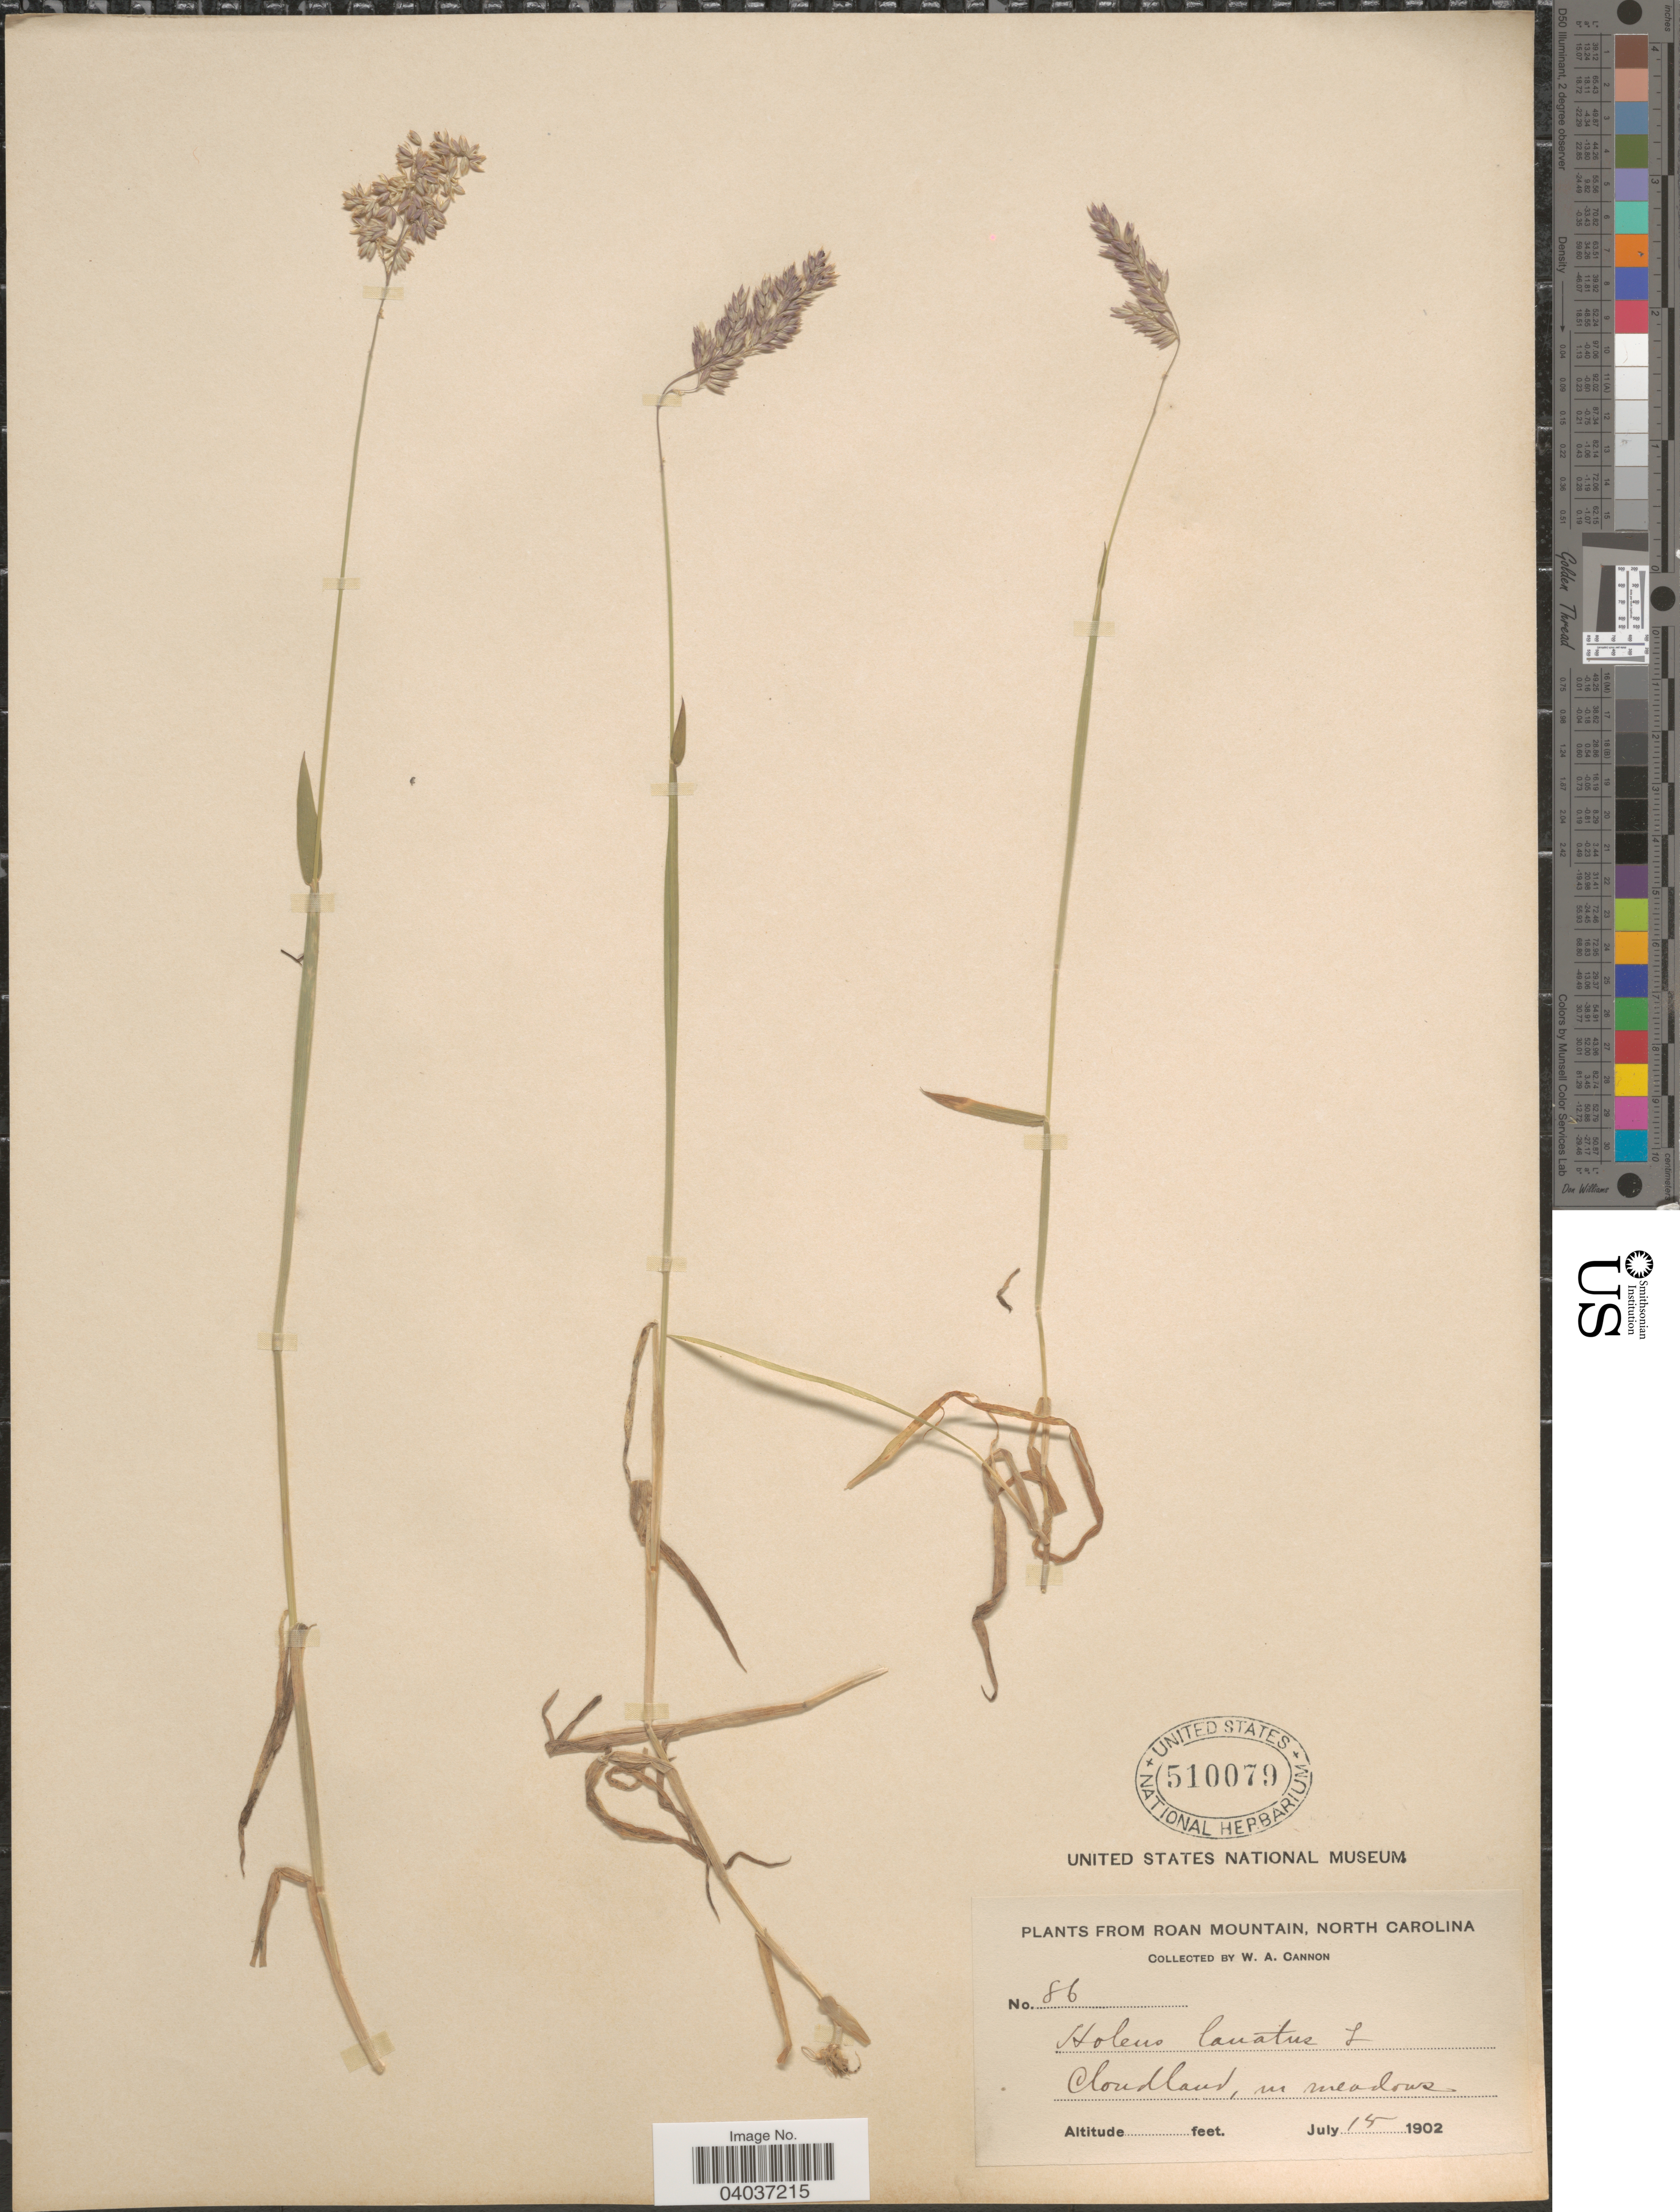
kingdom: Plantae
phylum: Tracheophyta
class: Liliopsida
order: Poales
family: Poaceae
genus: Holcus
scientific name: Holcus lanatus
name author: L.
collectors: W. Cannon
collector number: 86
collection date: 1902-07-15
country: United States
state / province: North Carolina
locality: From Roan Mountain. Cloudland.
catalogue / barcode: US 510079